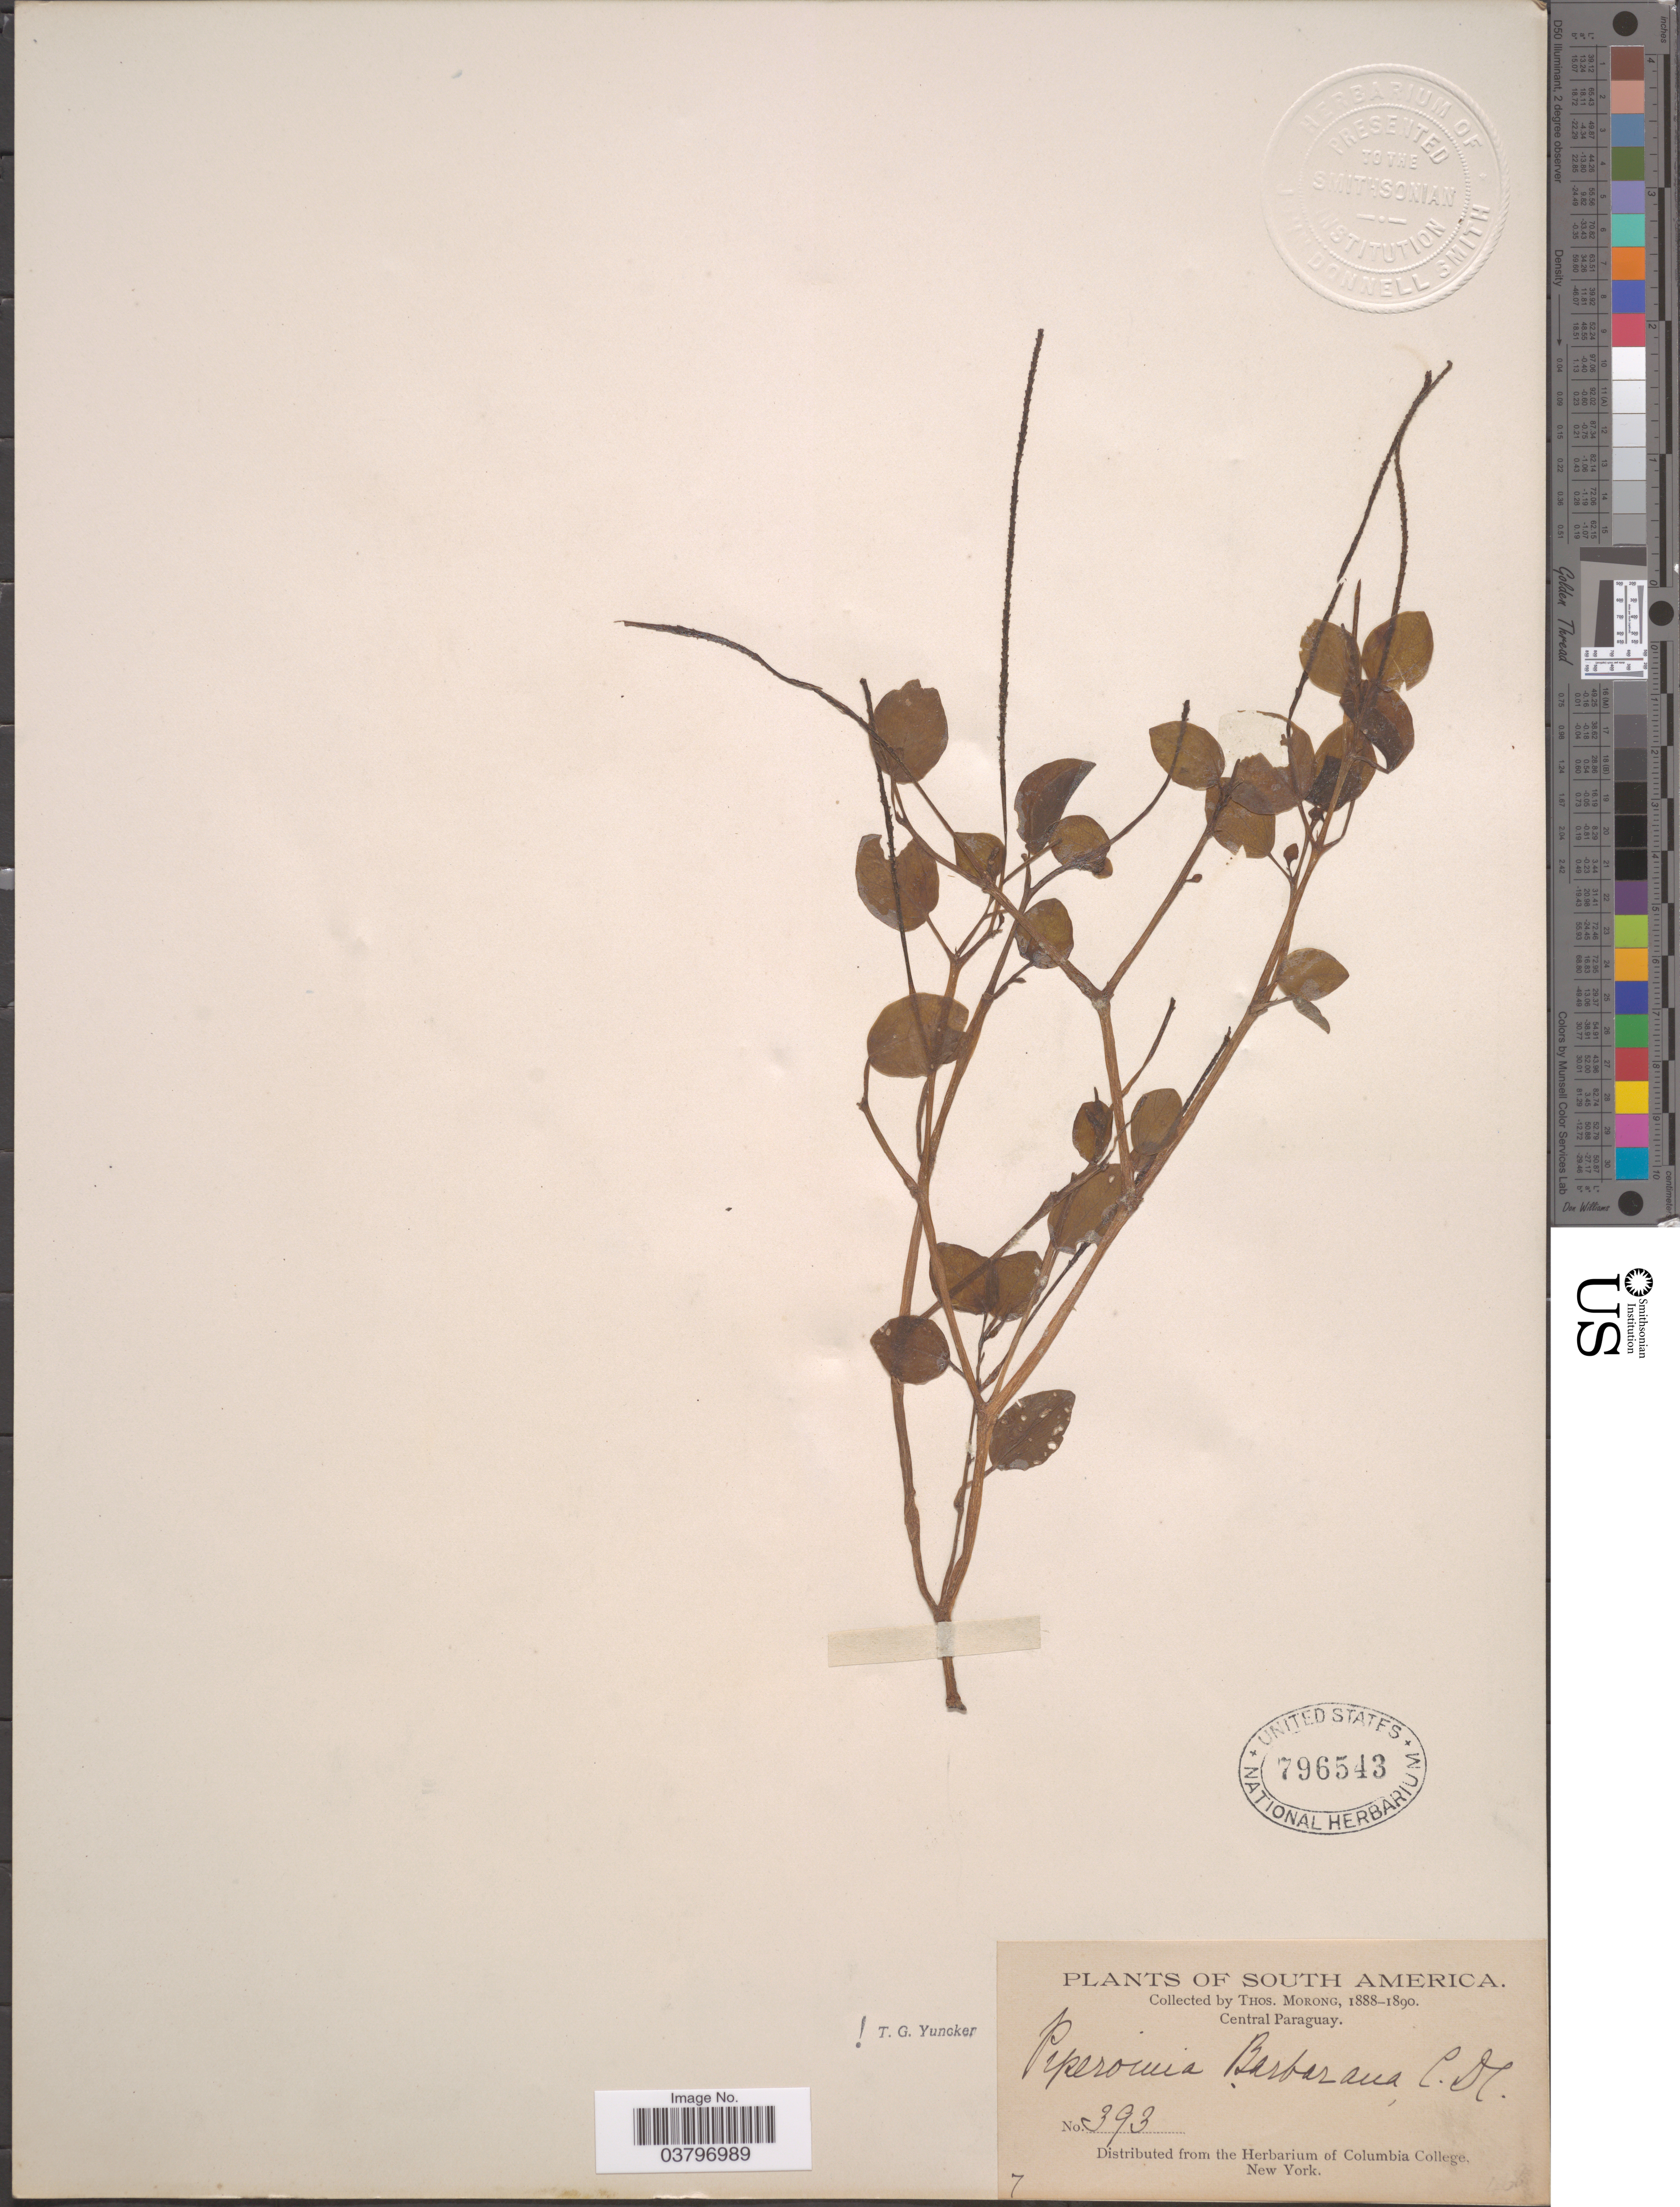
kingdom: Plantae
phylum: Tracheophyta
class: Magnoliopsida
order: Piperales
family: Piperaceae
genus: Peperomia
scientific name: Peperomia barbarana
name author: C. DC.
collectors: ex herb. T. Morong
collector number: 393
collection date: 1888/1890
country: Paraguay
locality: Central Paraguay.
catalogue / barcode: US 796543